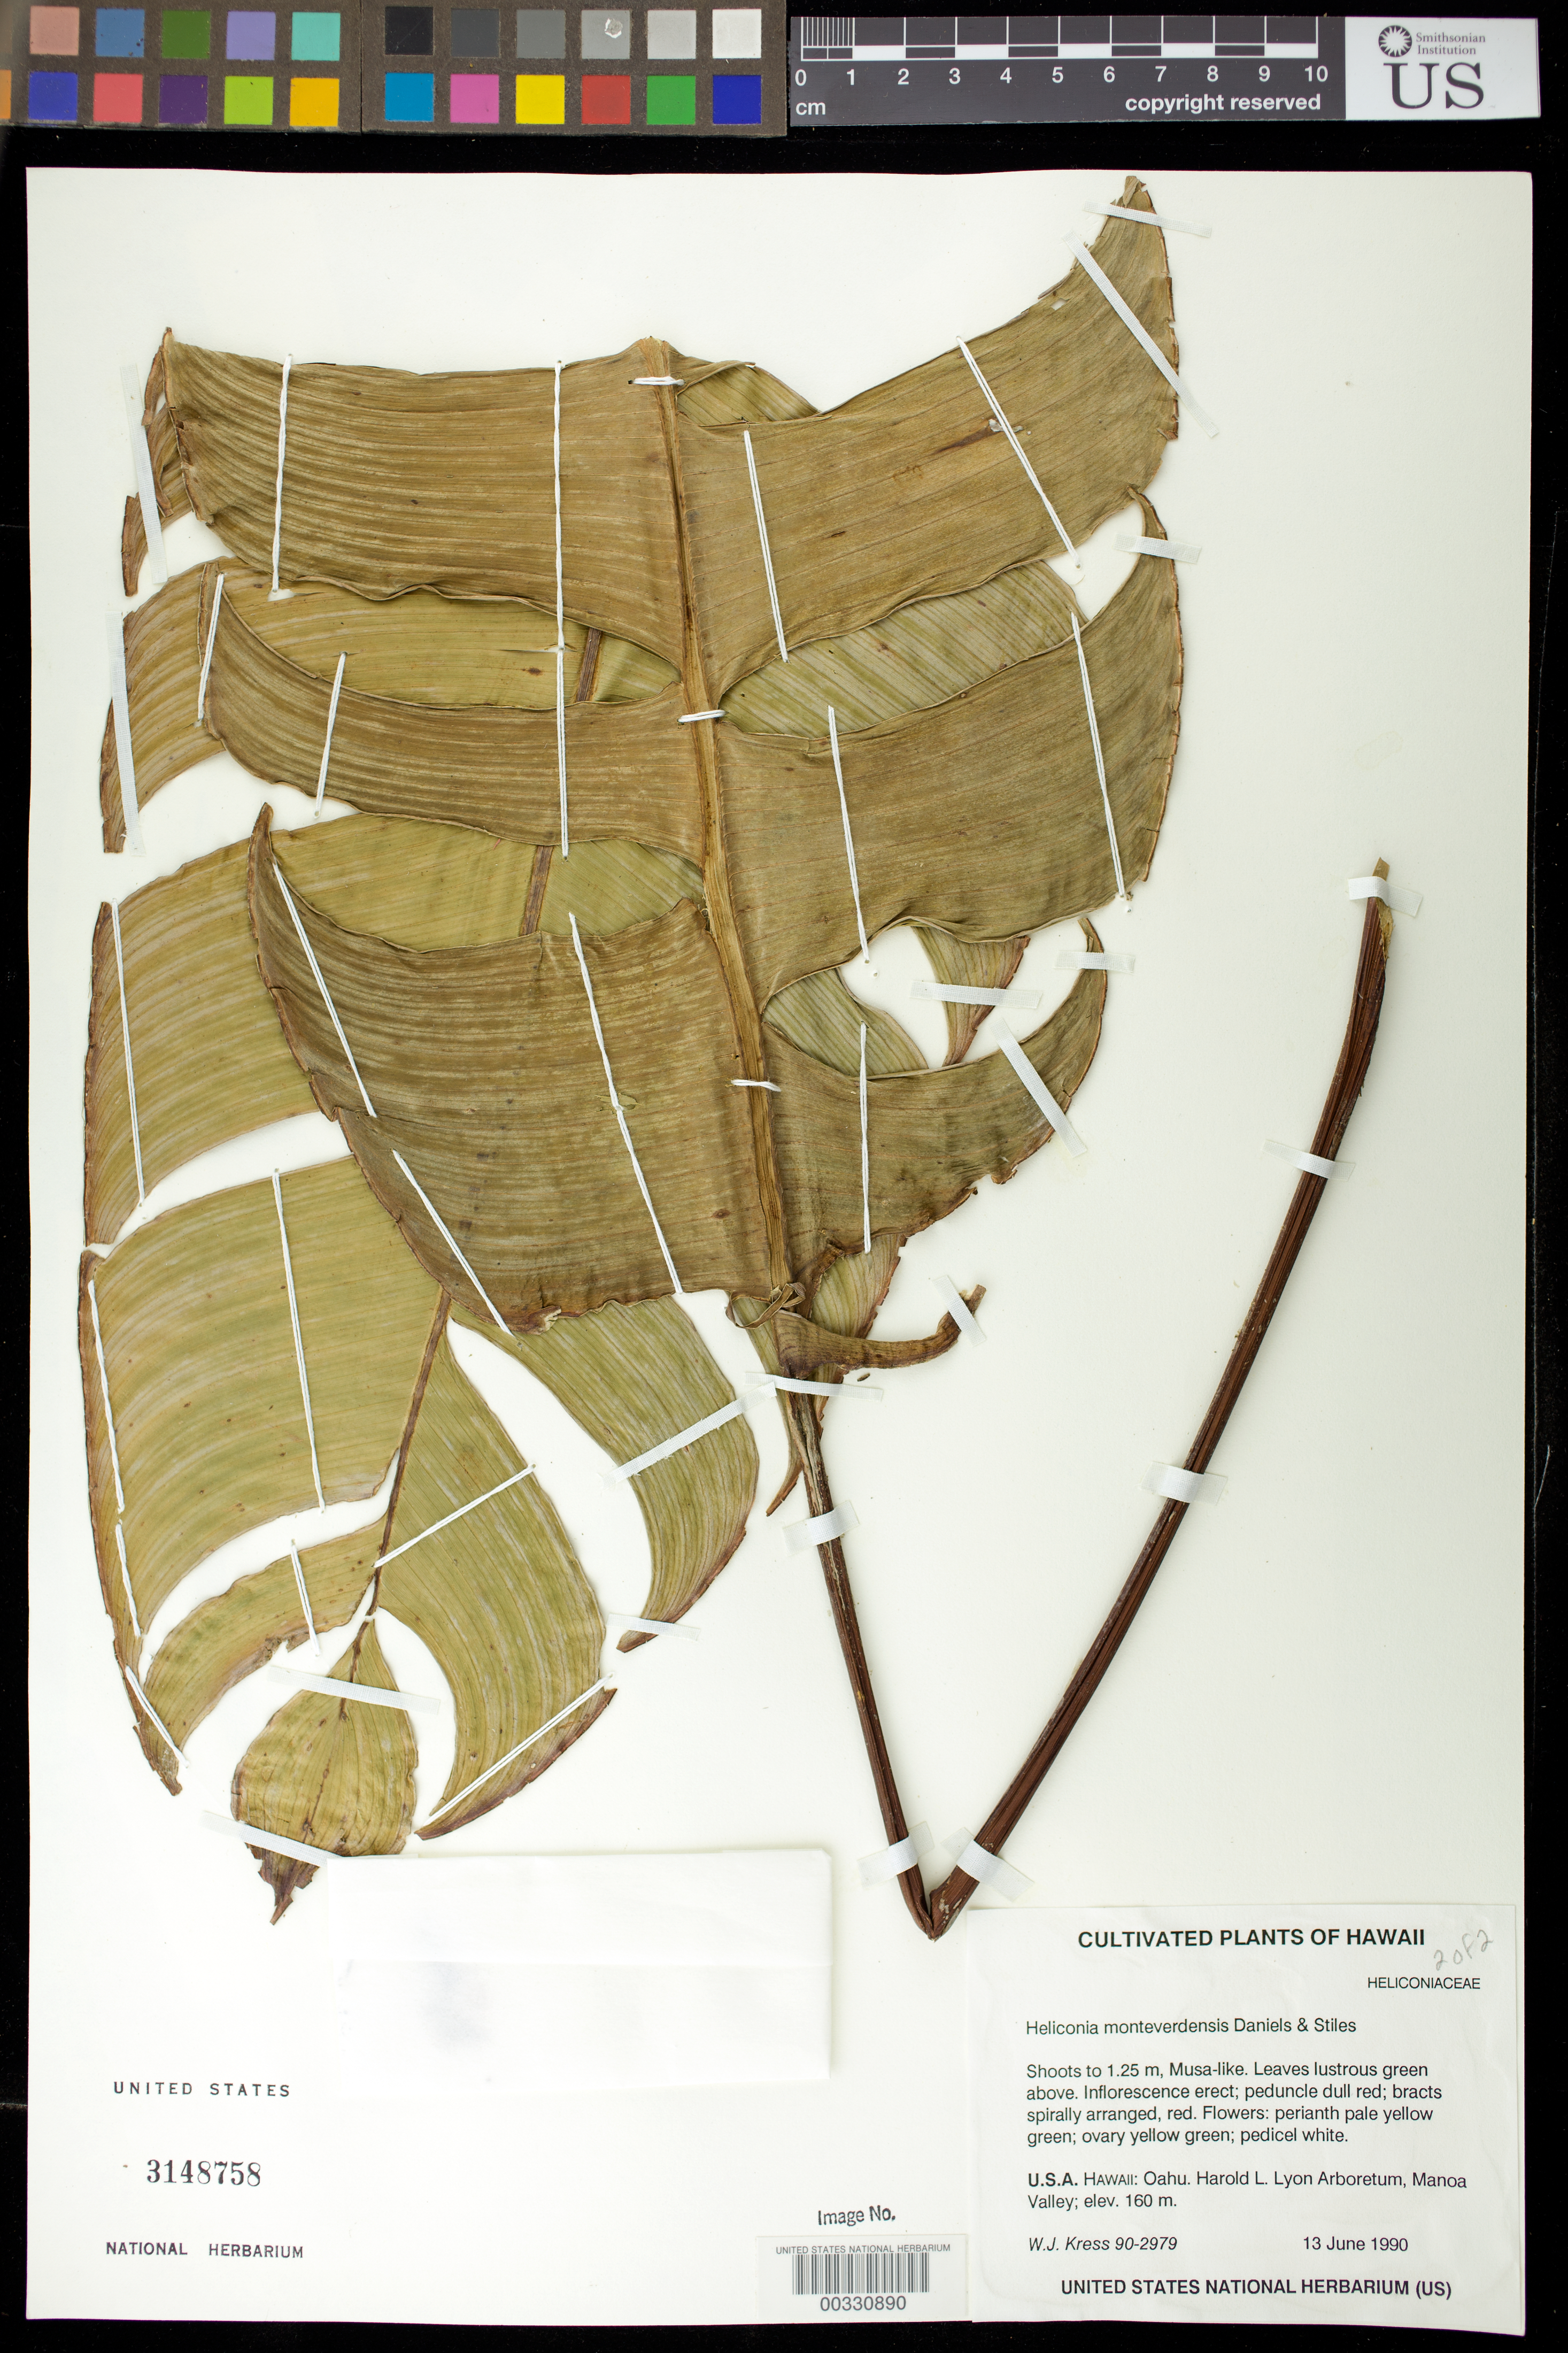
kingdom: Plantae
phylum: Tracheophyta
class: Liliopsida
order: Zingiberales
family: Heliconiaceae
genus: Heliconia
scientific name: Heliconia monteverdensis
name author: G.S. Daniels & F.G. Stiles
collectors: W. J. Kress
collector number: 90-2979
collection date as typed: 13 Jun 1990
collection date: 1990-06-13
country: United States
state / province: Hawaii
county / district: Honolulu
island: Oahu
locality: Lyon Arboretum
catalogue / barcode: US 3148758